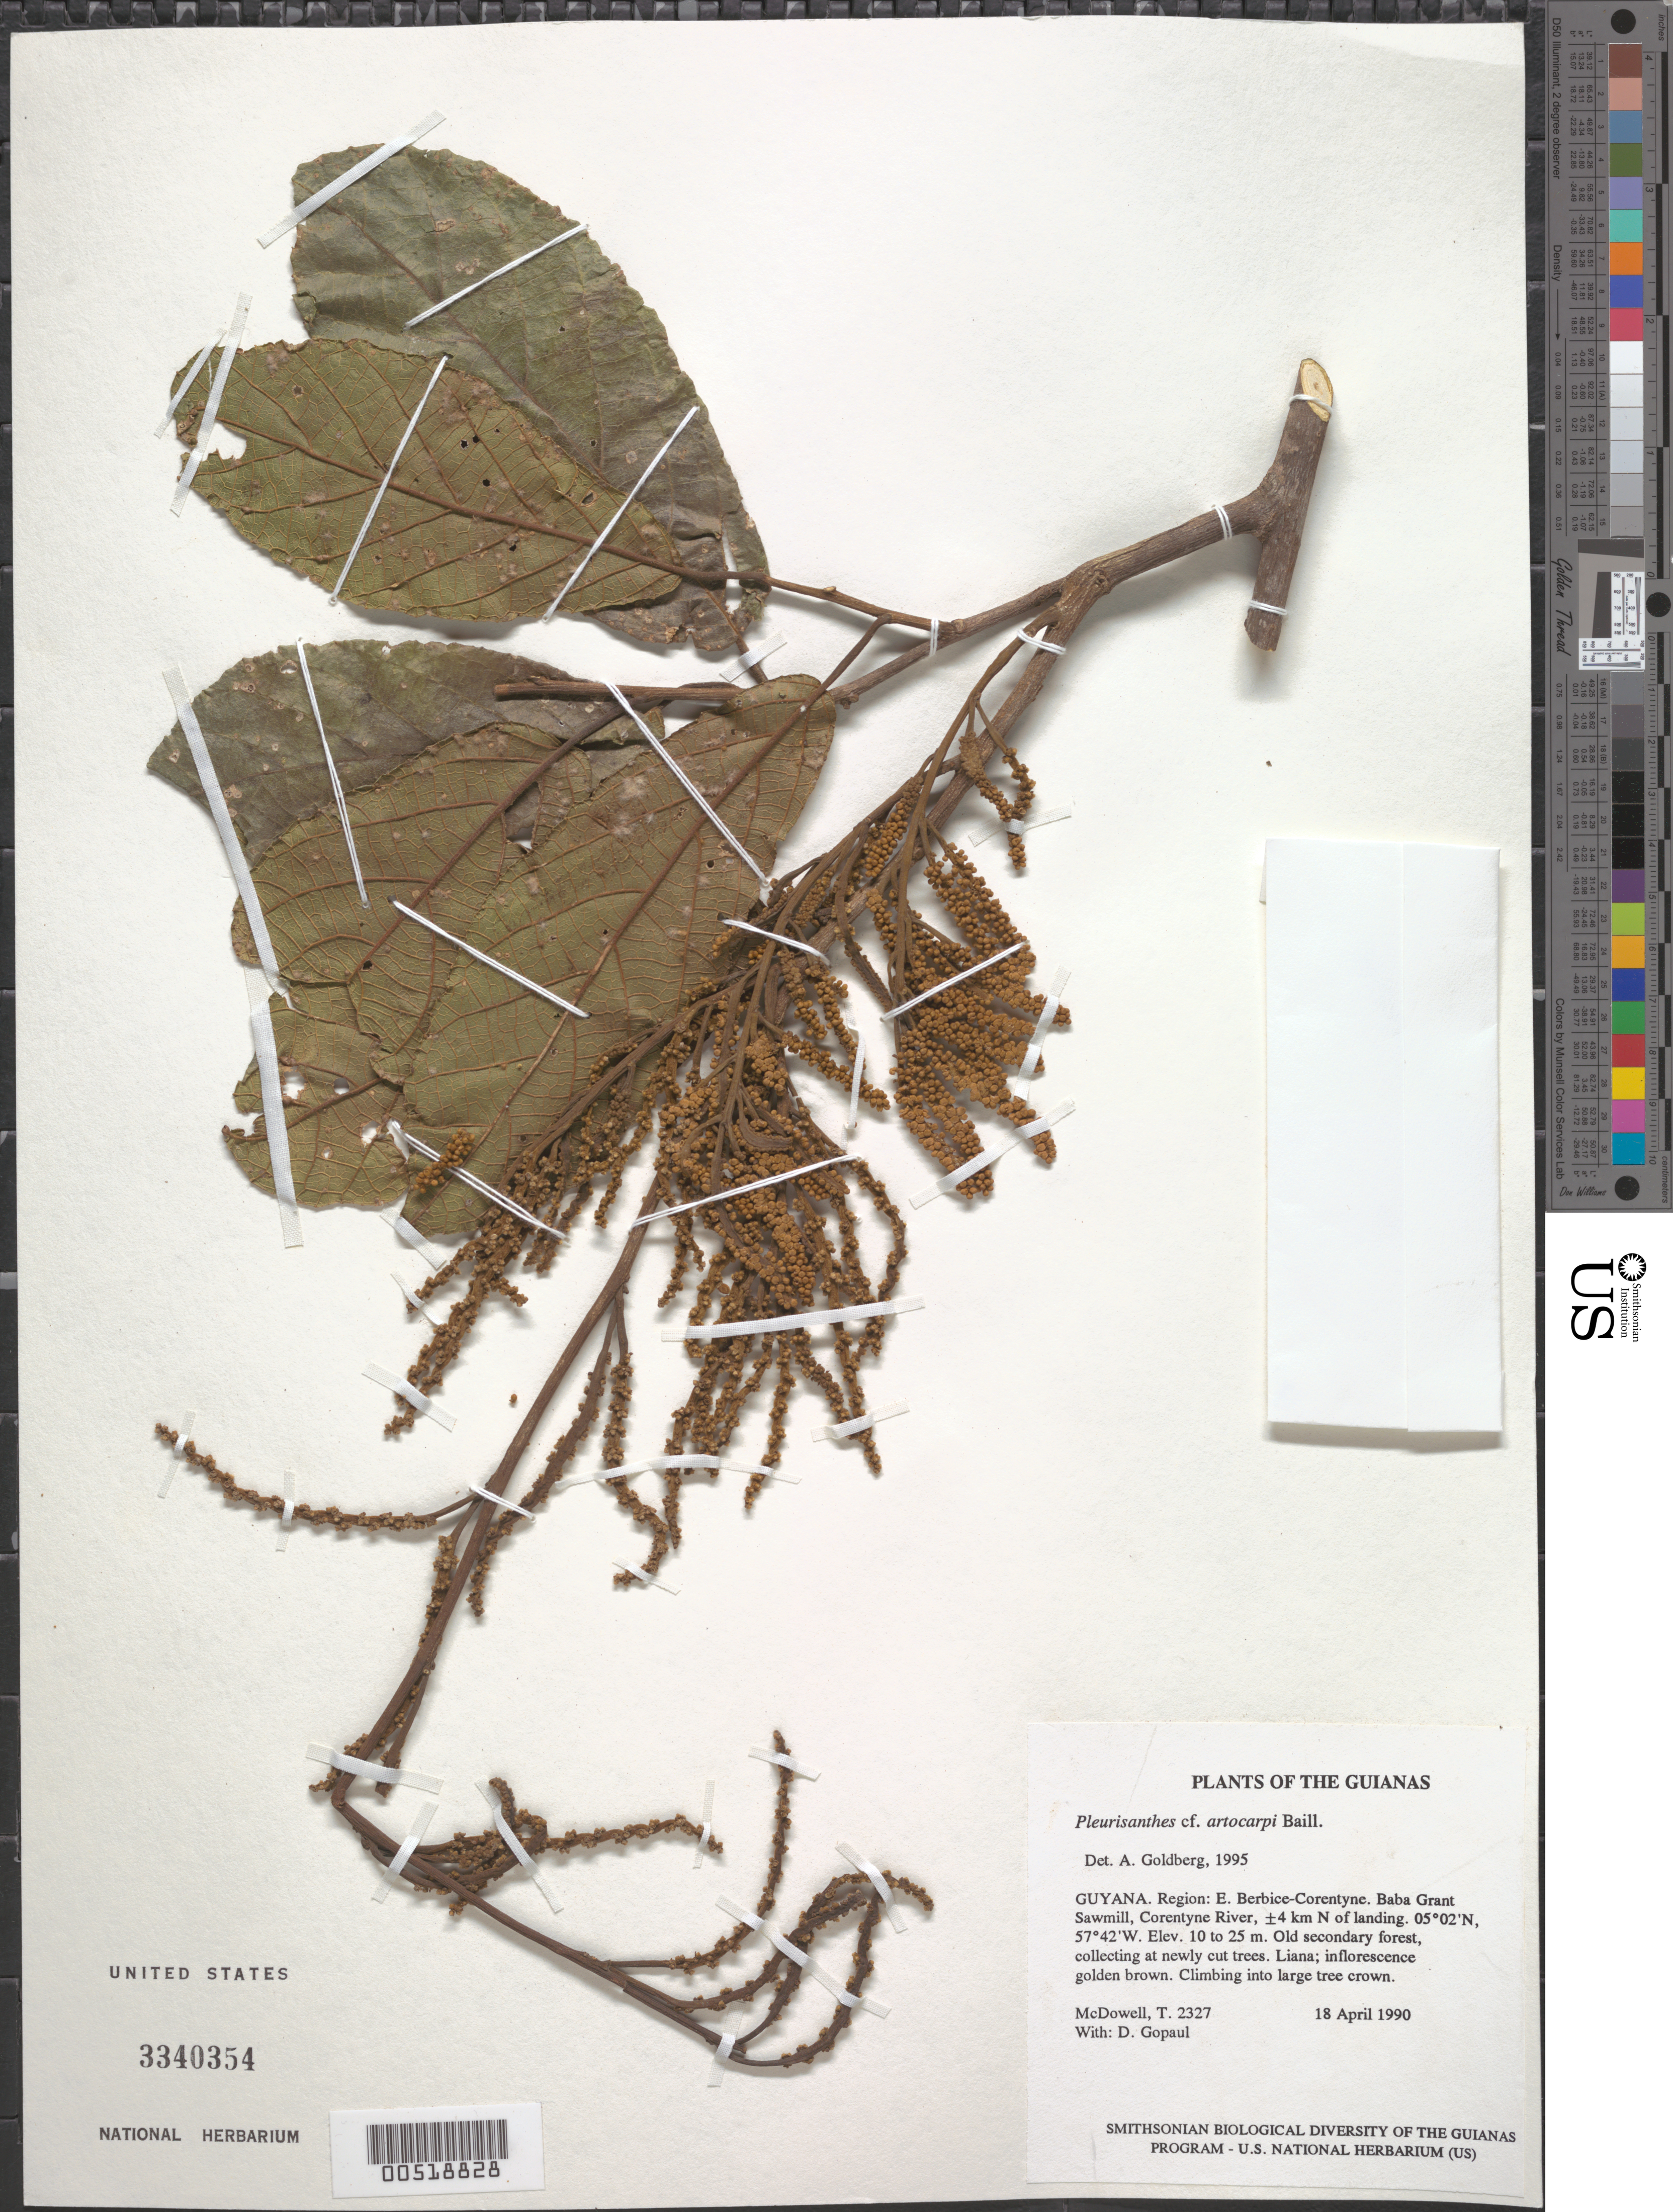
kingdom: Plantae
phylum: Tracheophyta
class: Magnoliopsida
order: Icacinales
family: Icacinaceae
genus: Pleurisanthes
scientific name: Pleurisanthes artocarpi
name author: Baill.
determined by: Goldberg, Aaron, (US), NMNH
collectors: T. McDowell & D. Gopaul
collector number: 2327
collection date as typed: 18 April 1990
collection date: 1990-04-18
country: Guyana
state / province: E. Berbice-Corentyne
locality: Baba Grant Sawmill Concession, Corentyne River, ±4 km N of landing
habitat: Old secondary forest, collecting at newly cut trees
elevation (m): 10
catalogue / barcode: US 3340354